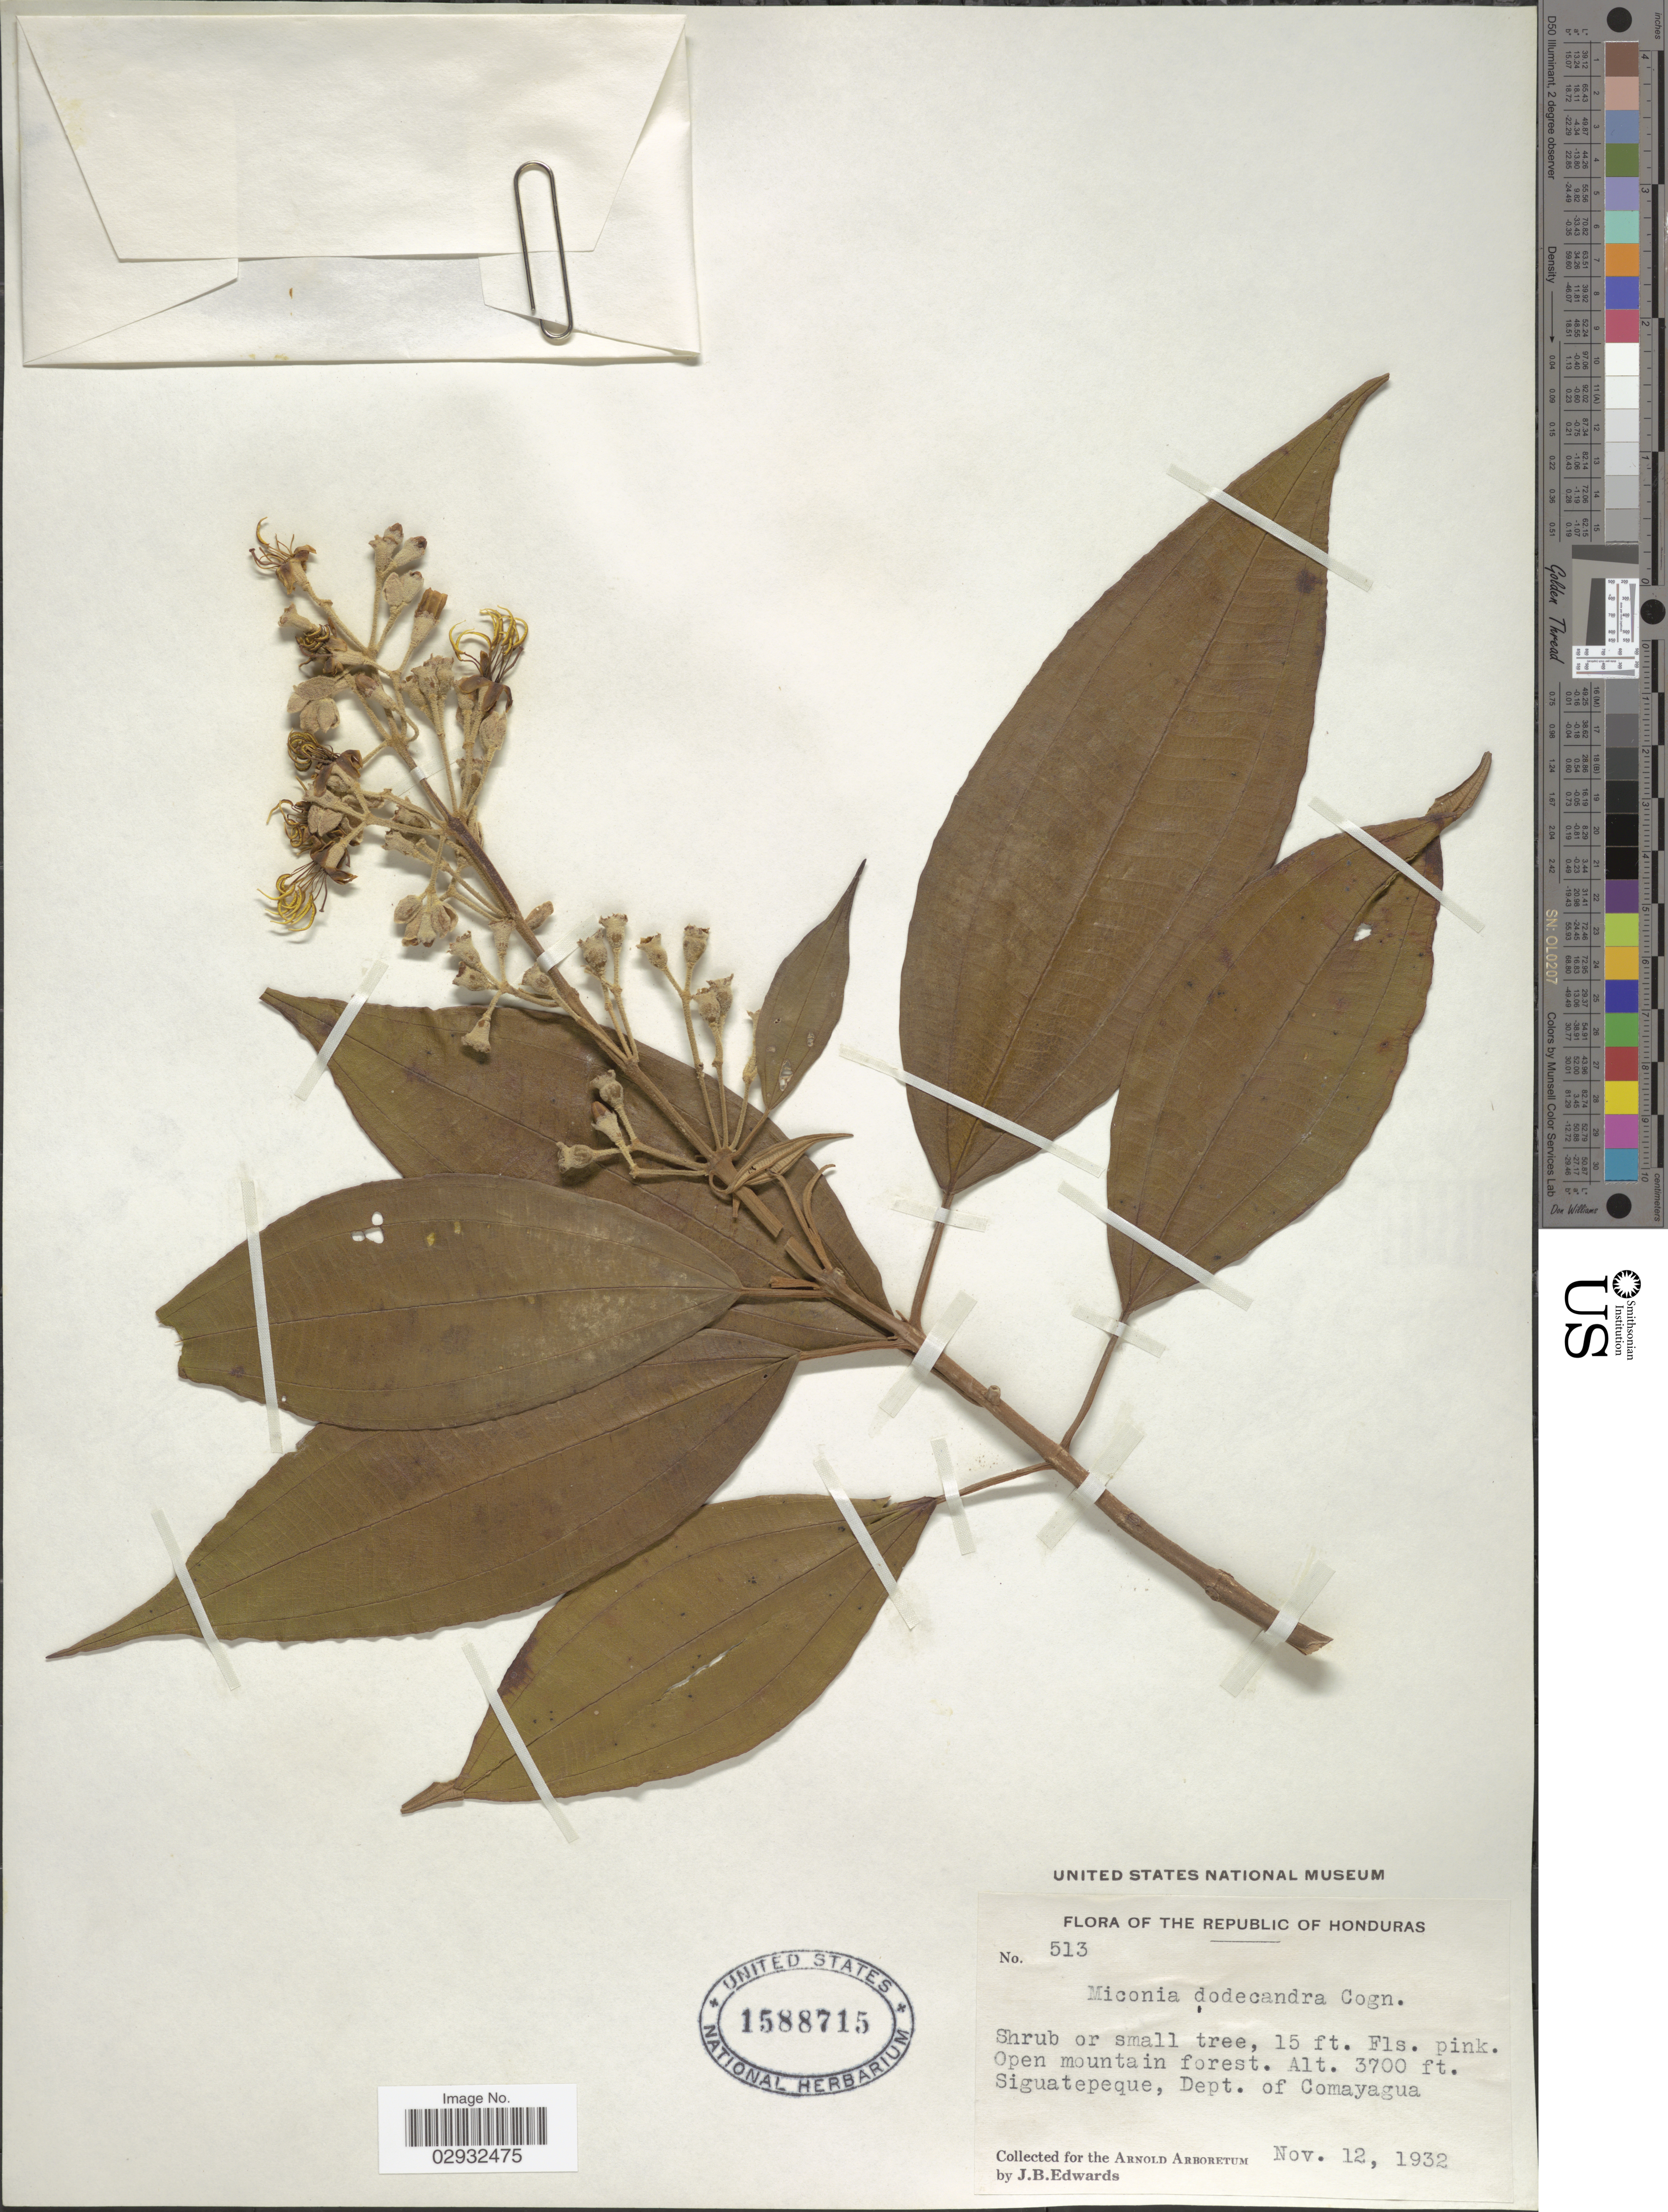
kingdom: Plantae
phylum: Tracheophyta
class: Magnoliopsida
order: Myrtales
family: Melastomataceae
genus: Miconia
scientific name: Miconia dodecandra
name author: Cogn.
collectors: J. B. Edwards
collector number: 513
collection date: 1932-11-12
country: Honduras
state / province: Comayagua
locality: Siguatepeque, Dept. of Comayagua.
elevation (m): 1128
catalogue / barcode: US 1588715